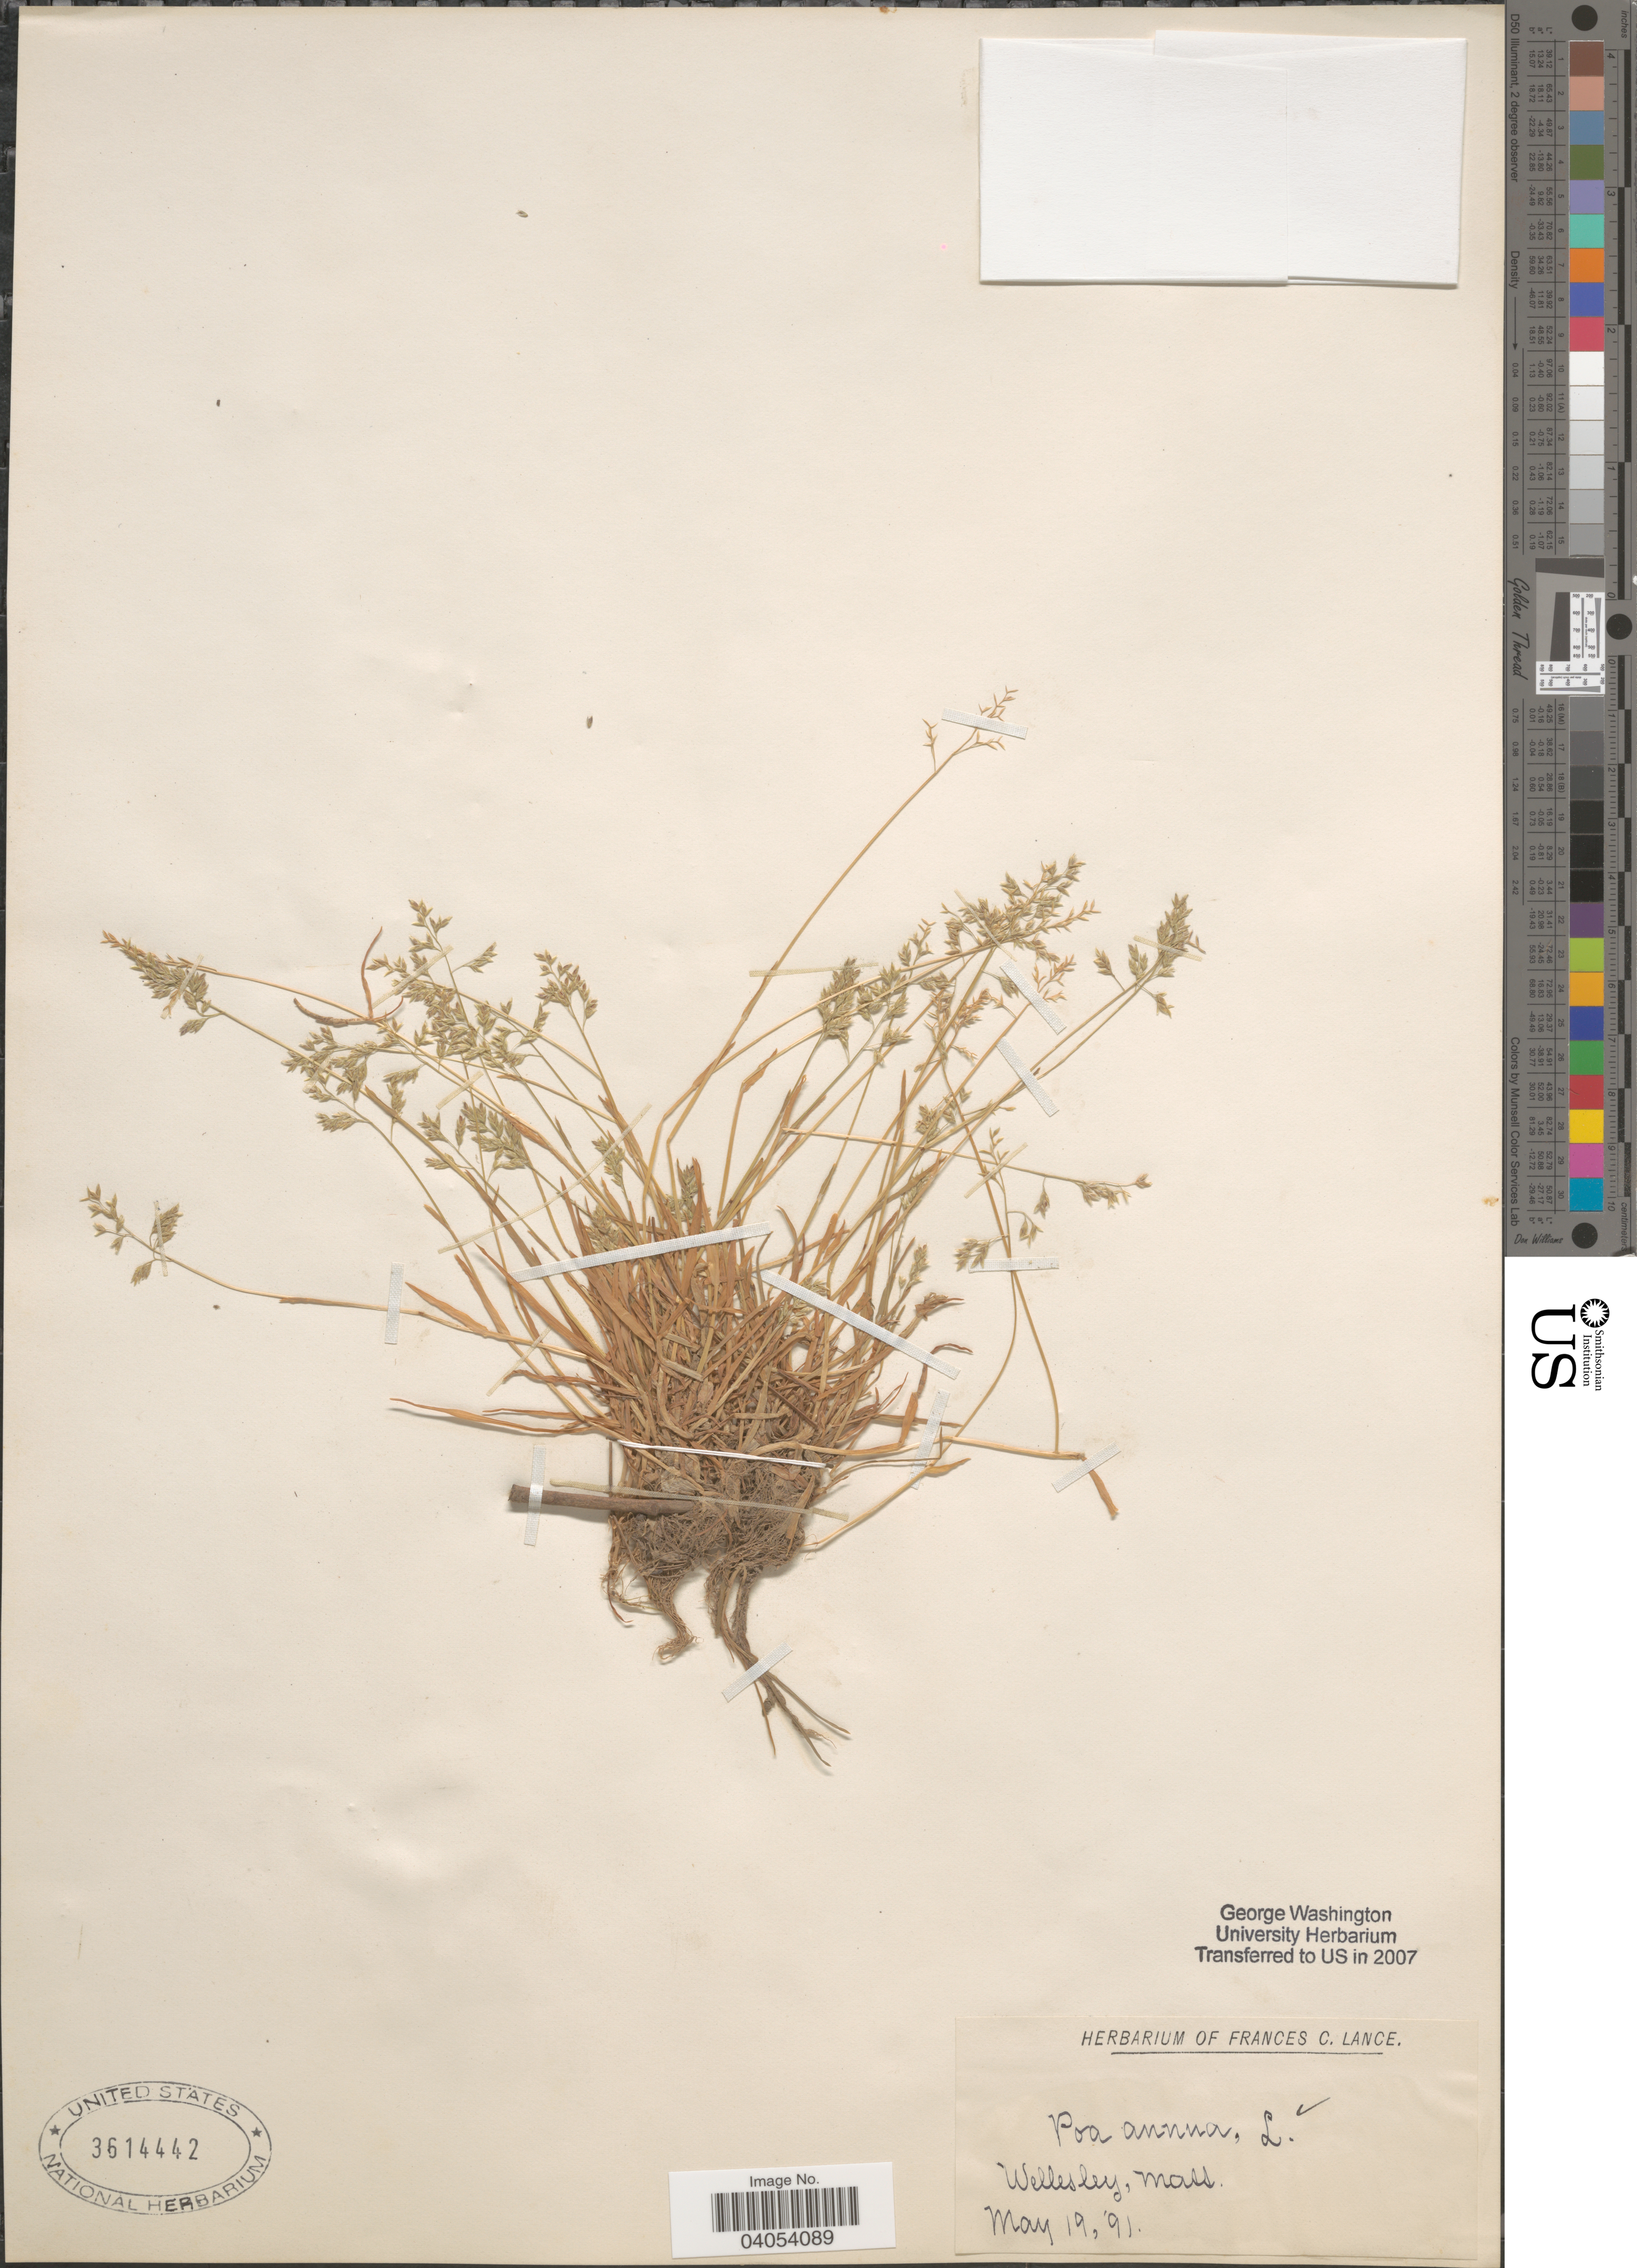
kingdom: Plantae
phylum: Tracheophyta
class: Liliopsida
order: Poales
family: Poaceae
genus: Poa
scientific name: Poa annua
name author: L.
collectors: ex herb. Frances C. Lance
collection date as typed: Transcribed d/m/y: 19/5/91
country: United States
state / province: Massachusetts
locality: Wellesley.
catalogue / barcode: US 3614442